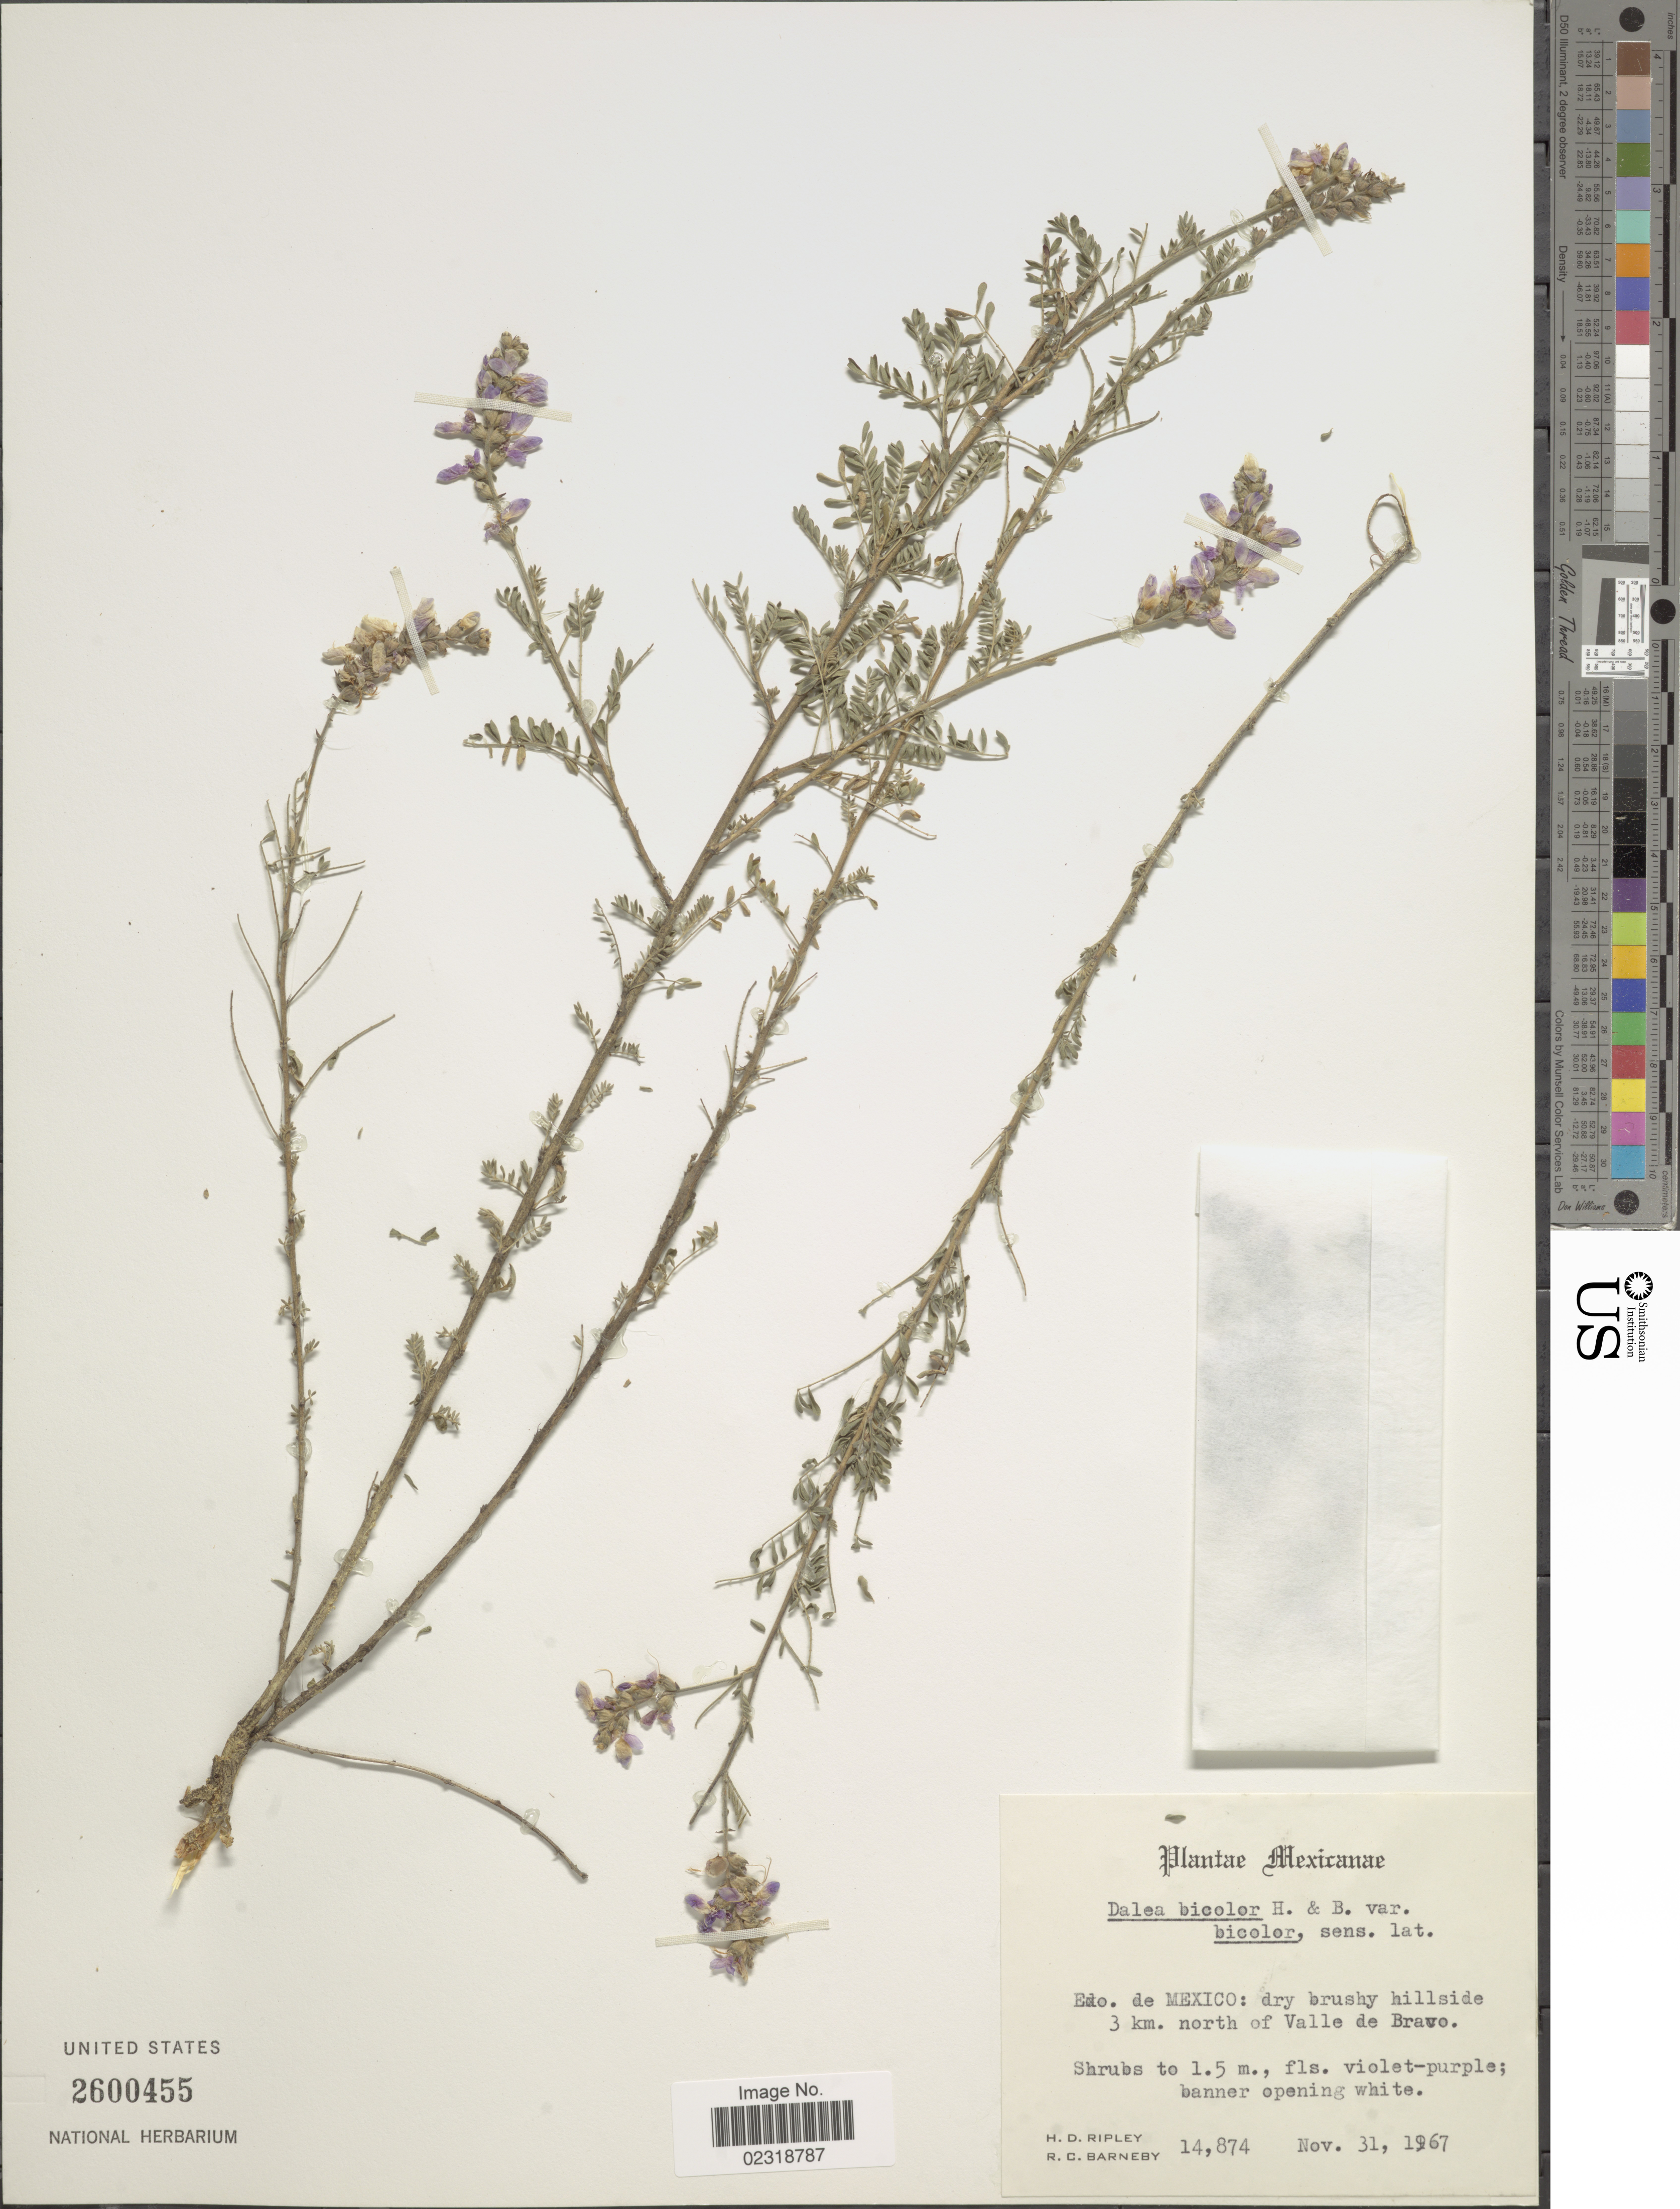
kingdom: Plantae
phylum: Tracheophyta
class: Magnoliopsida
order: Fabales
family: Fabaceae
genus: Dalea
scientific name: Dalea bicolor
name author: Humb. & Bonpl. ex Willd.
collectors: H. Ripley & R. C. Barneby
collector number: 14874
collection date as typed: Transcribed d/m/y: 31/11/1967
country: Mexico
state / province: México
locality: Edo. de Mexico: dry brushy hillside 3 km. north of Valle de Bravo.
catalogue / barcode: US 2600455